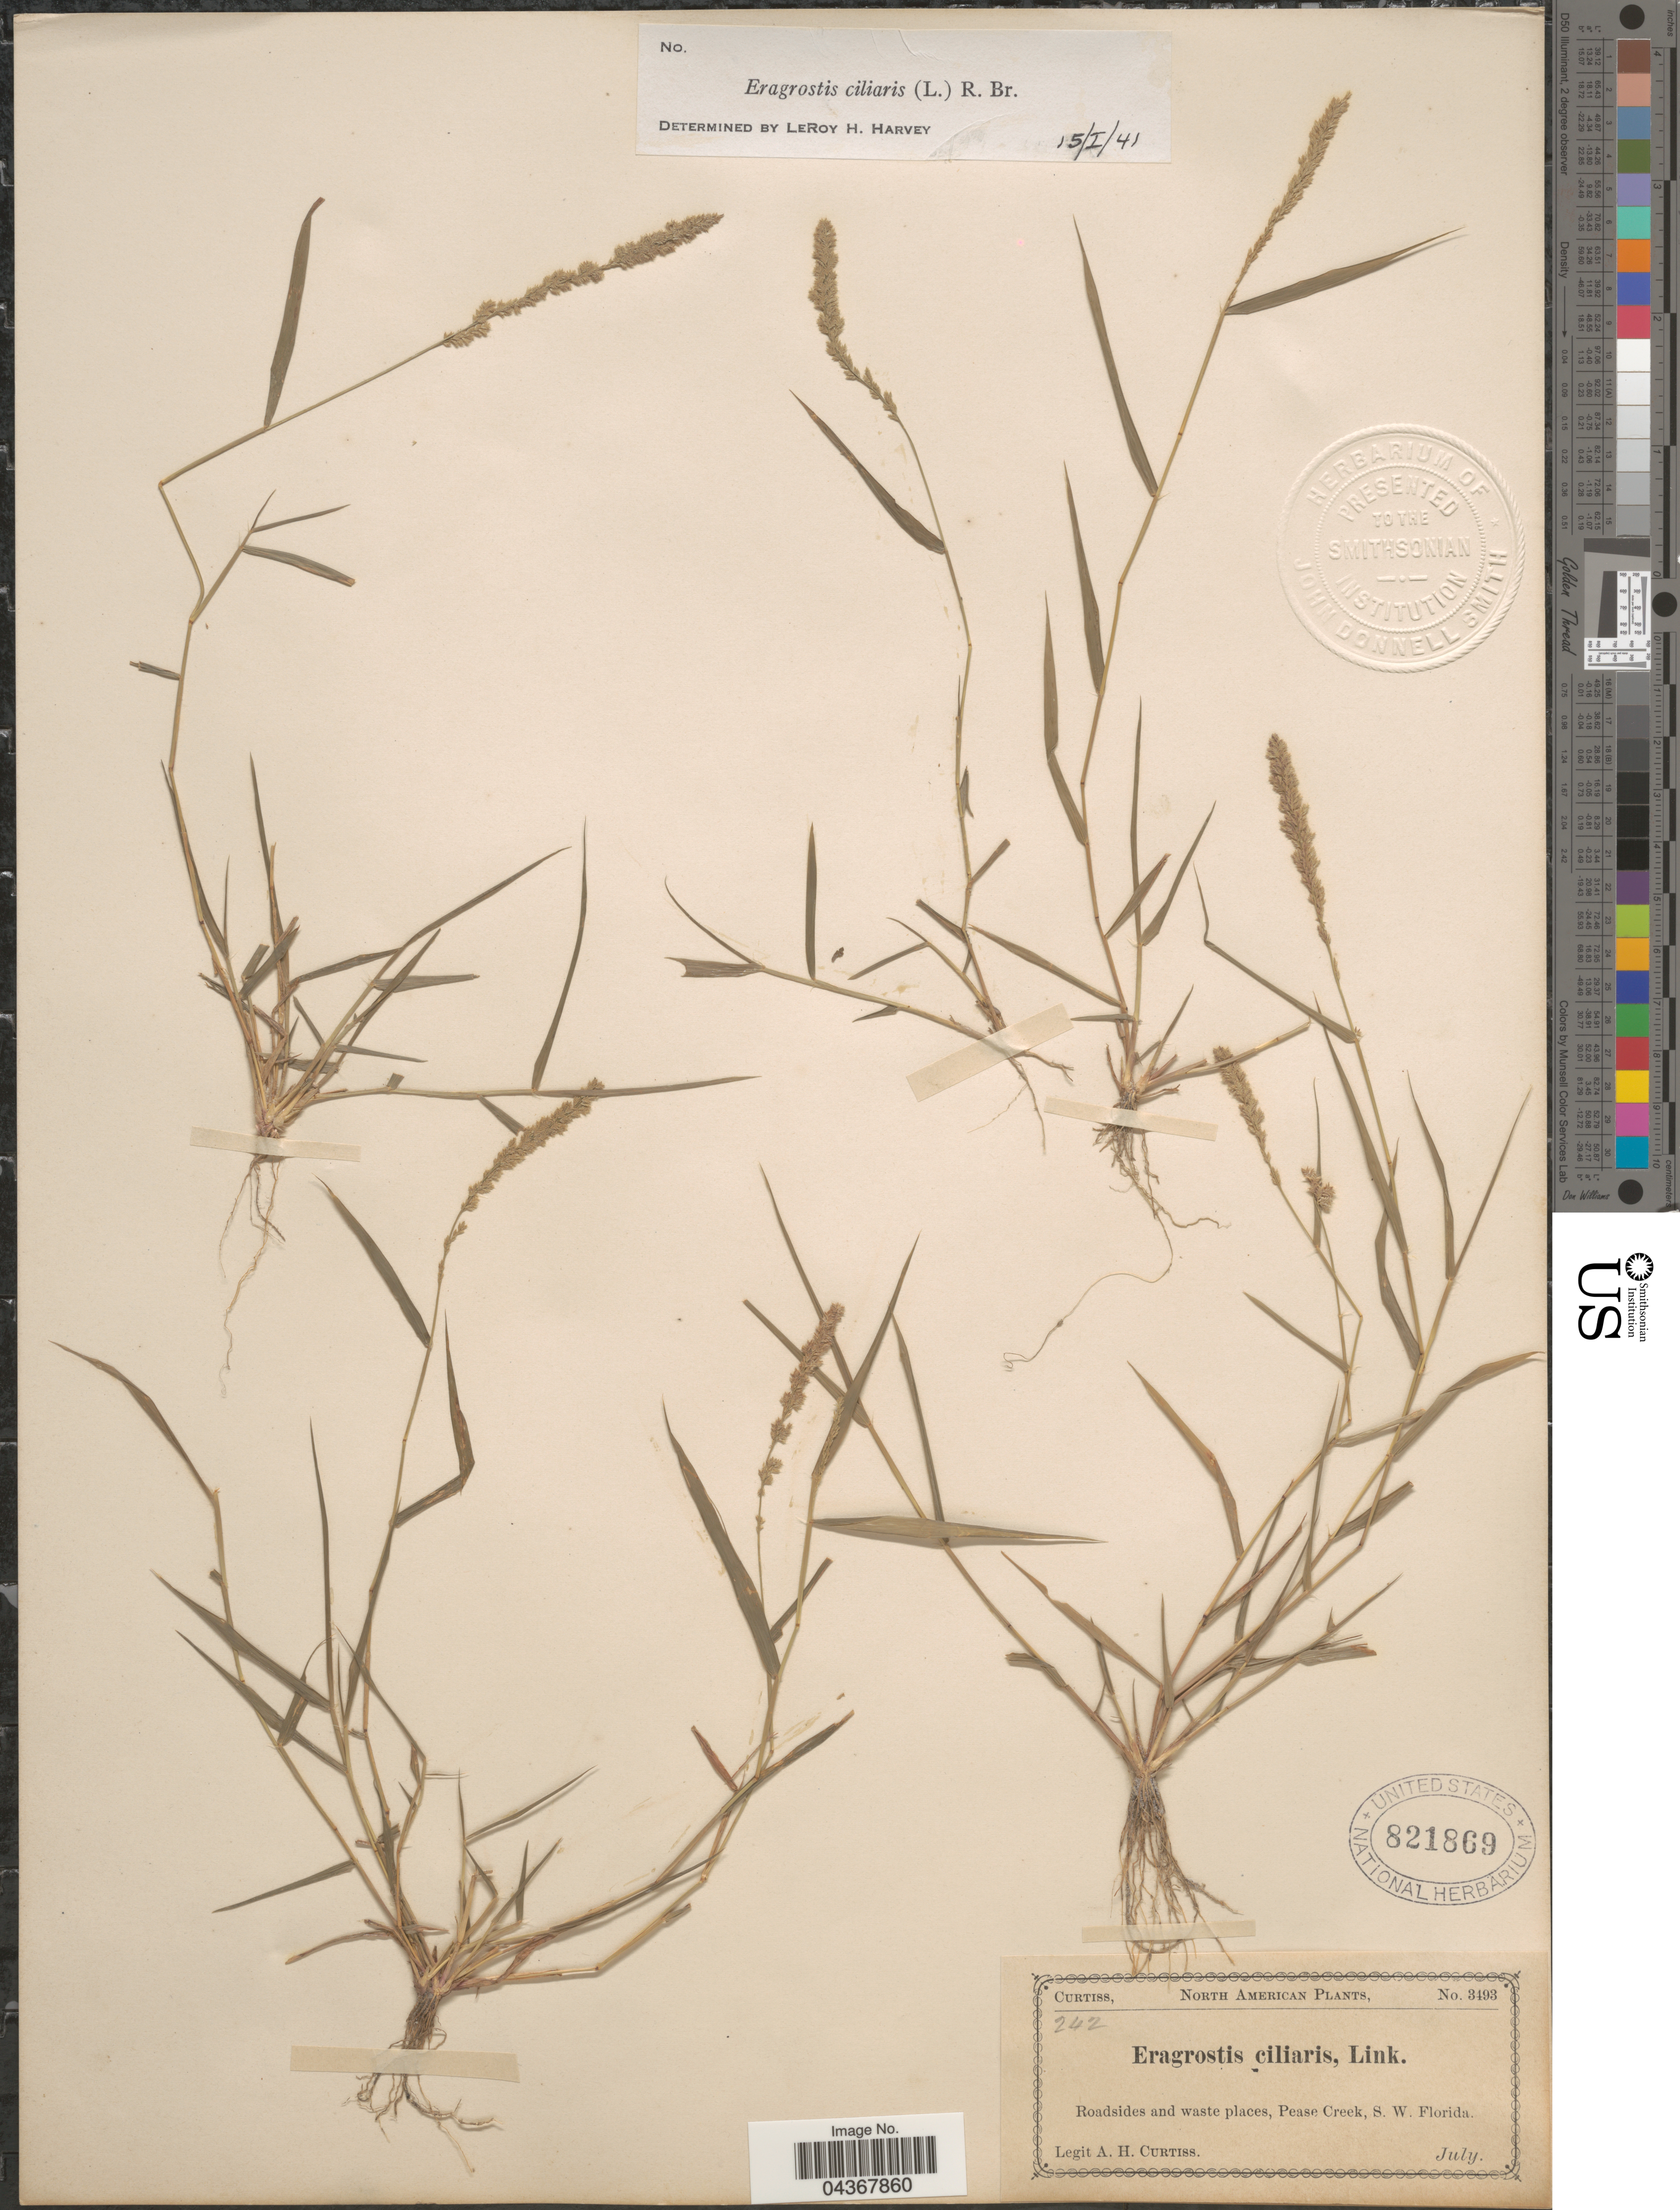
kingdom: Plantae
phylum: Tracheophyta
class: Liliopsida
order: Poales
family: Poaceae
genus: Eragrostis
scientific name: Eragrostis ciliaris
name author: (L.) R. Br.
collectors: A. H. Curtiss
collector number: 3493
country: United States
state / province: Florida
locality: Roadsides and waste places, Pease Creek, S.W. Florida.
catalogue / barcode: US 821869